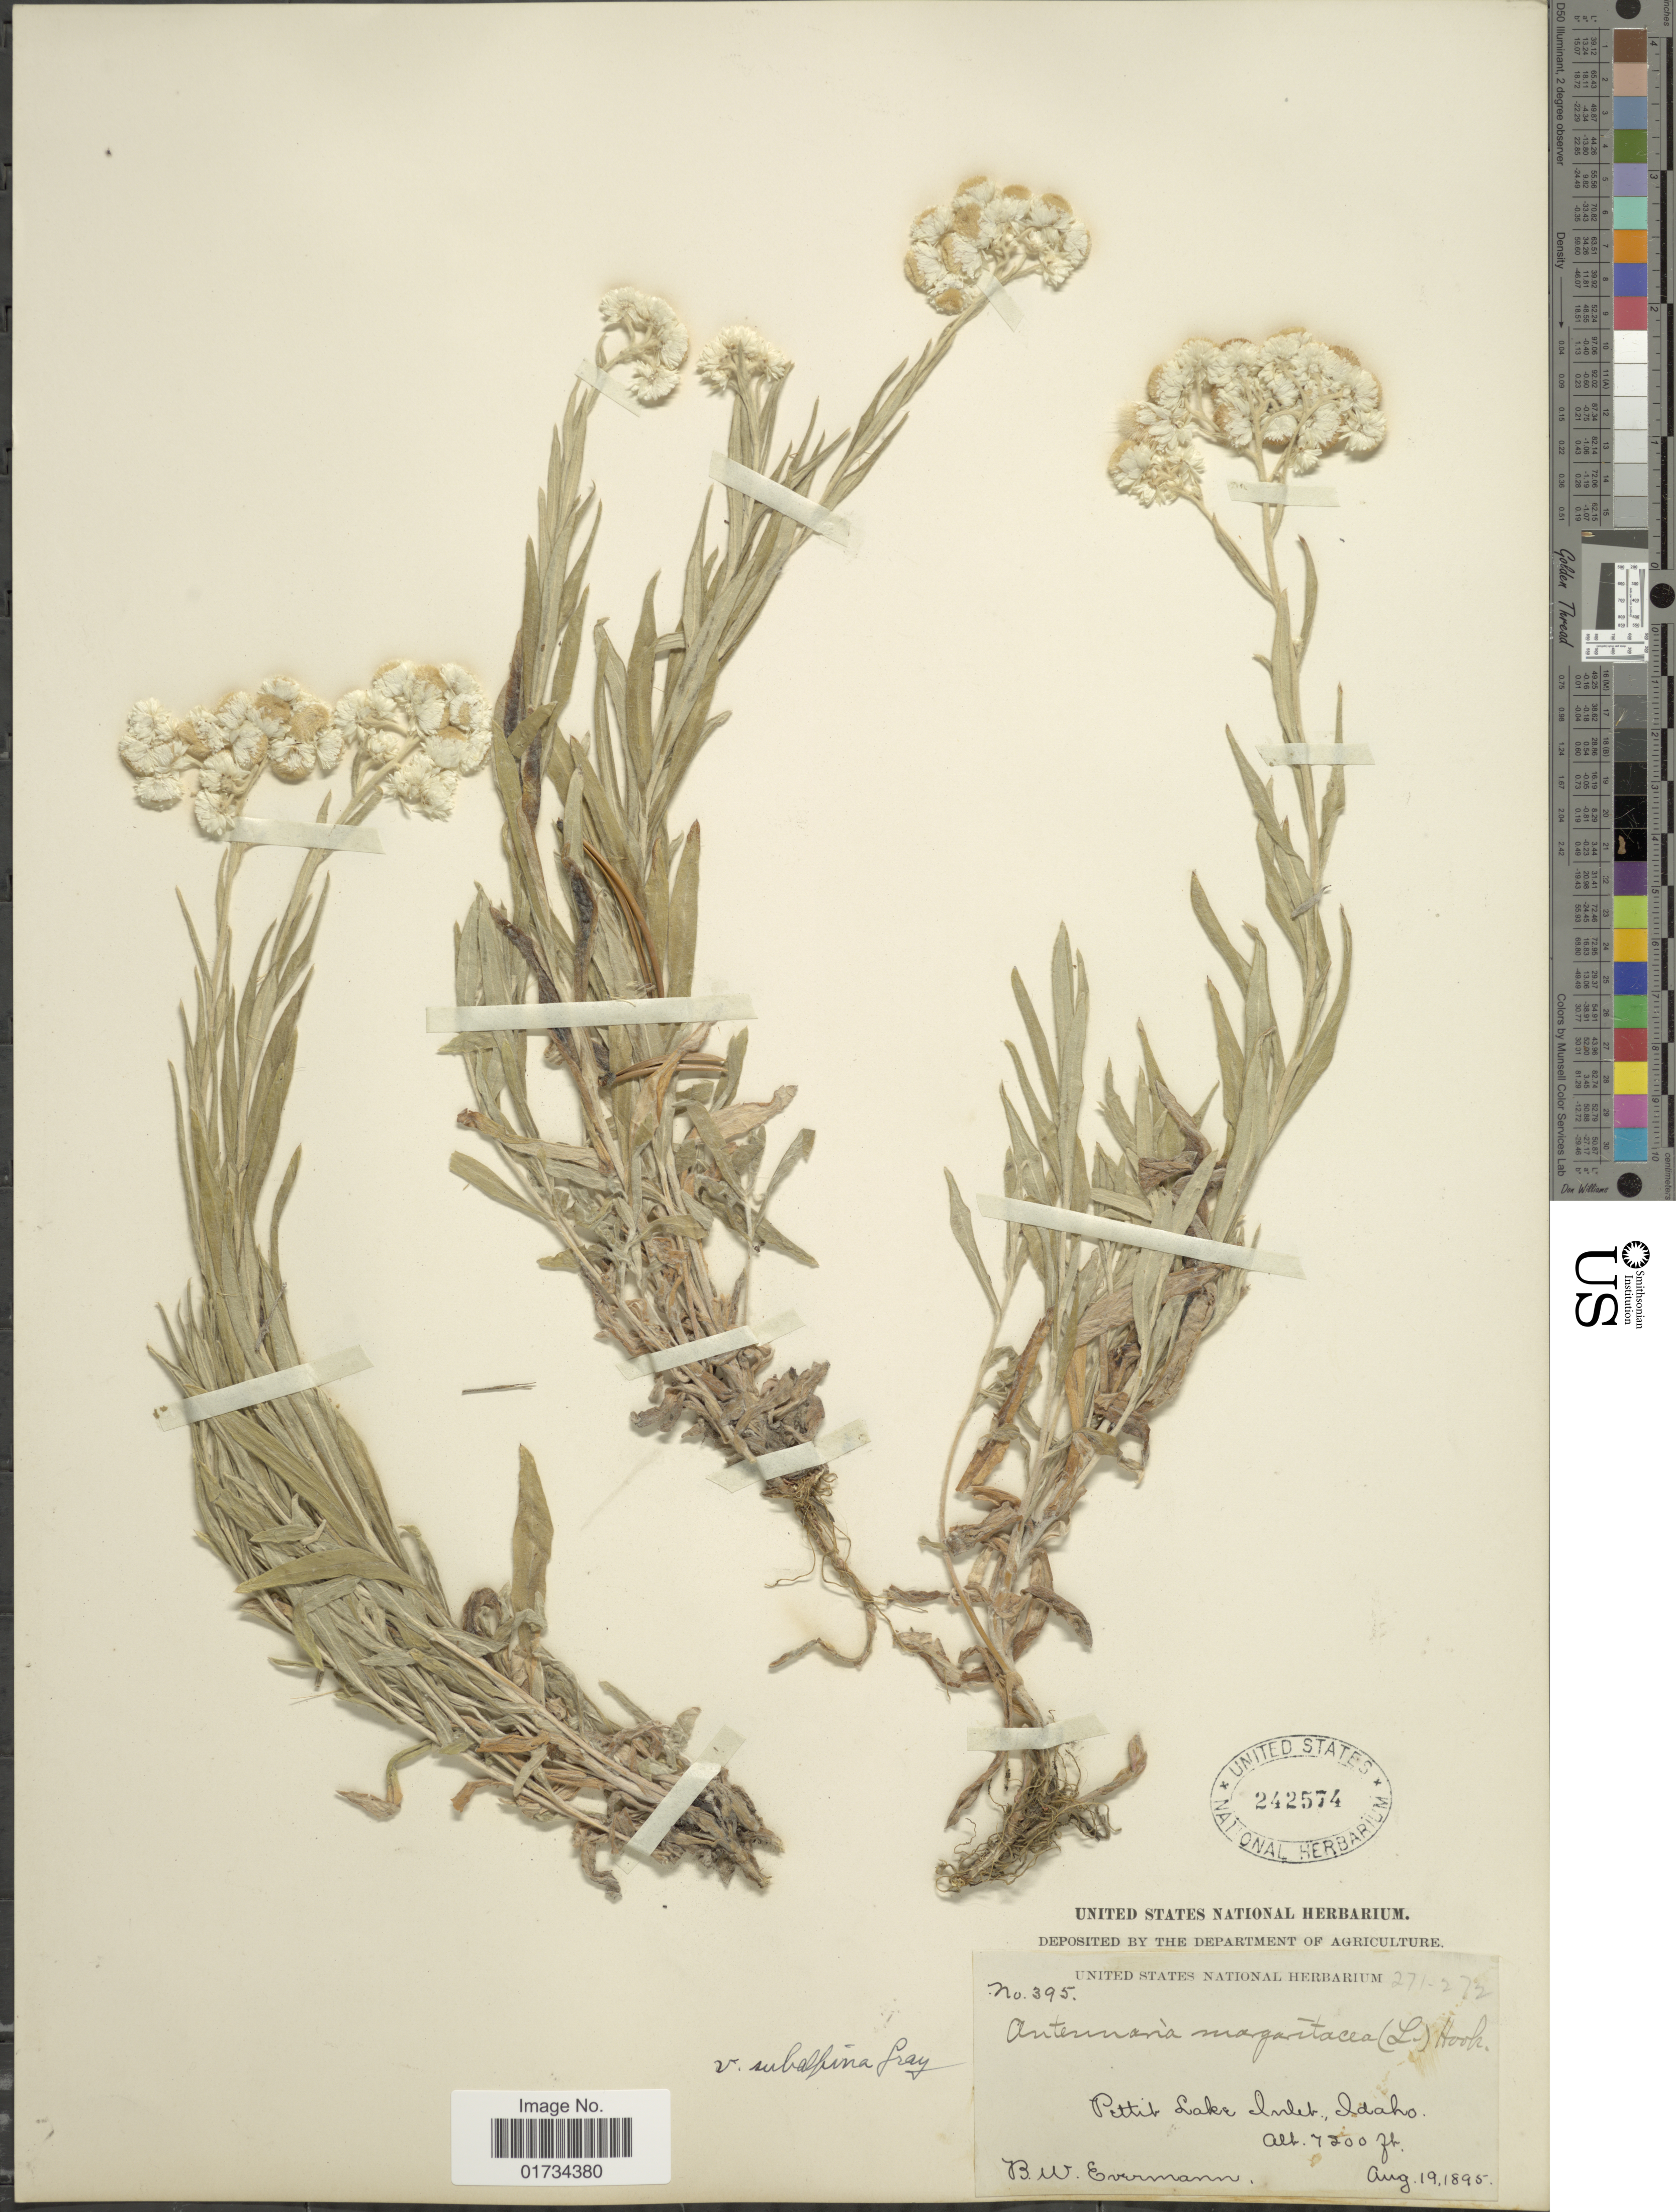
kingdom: Plantae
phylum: Tracheophyta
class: Magnoliopsida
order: Asterales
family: Asteraceae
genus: Anaphalis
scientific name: Anaphalis subalpina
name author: (A. Gray) Rydb.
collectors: B. W. Evermann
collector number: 395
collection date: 1895-08-19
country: United States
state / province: Idaho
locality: Pettit Lake Inlet. Idaho.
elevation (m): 2195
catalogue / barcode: US 242574